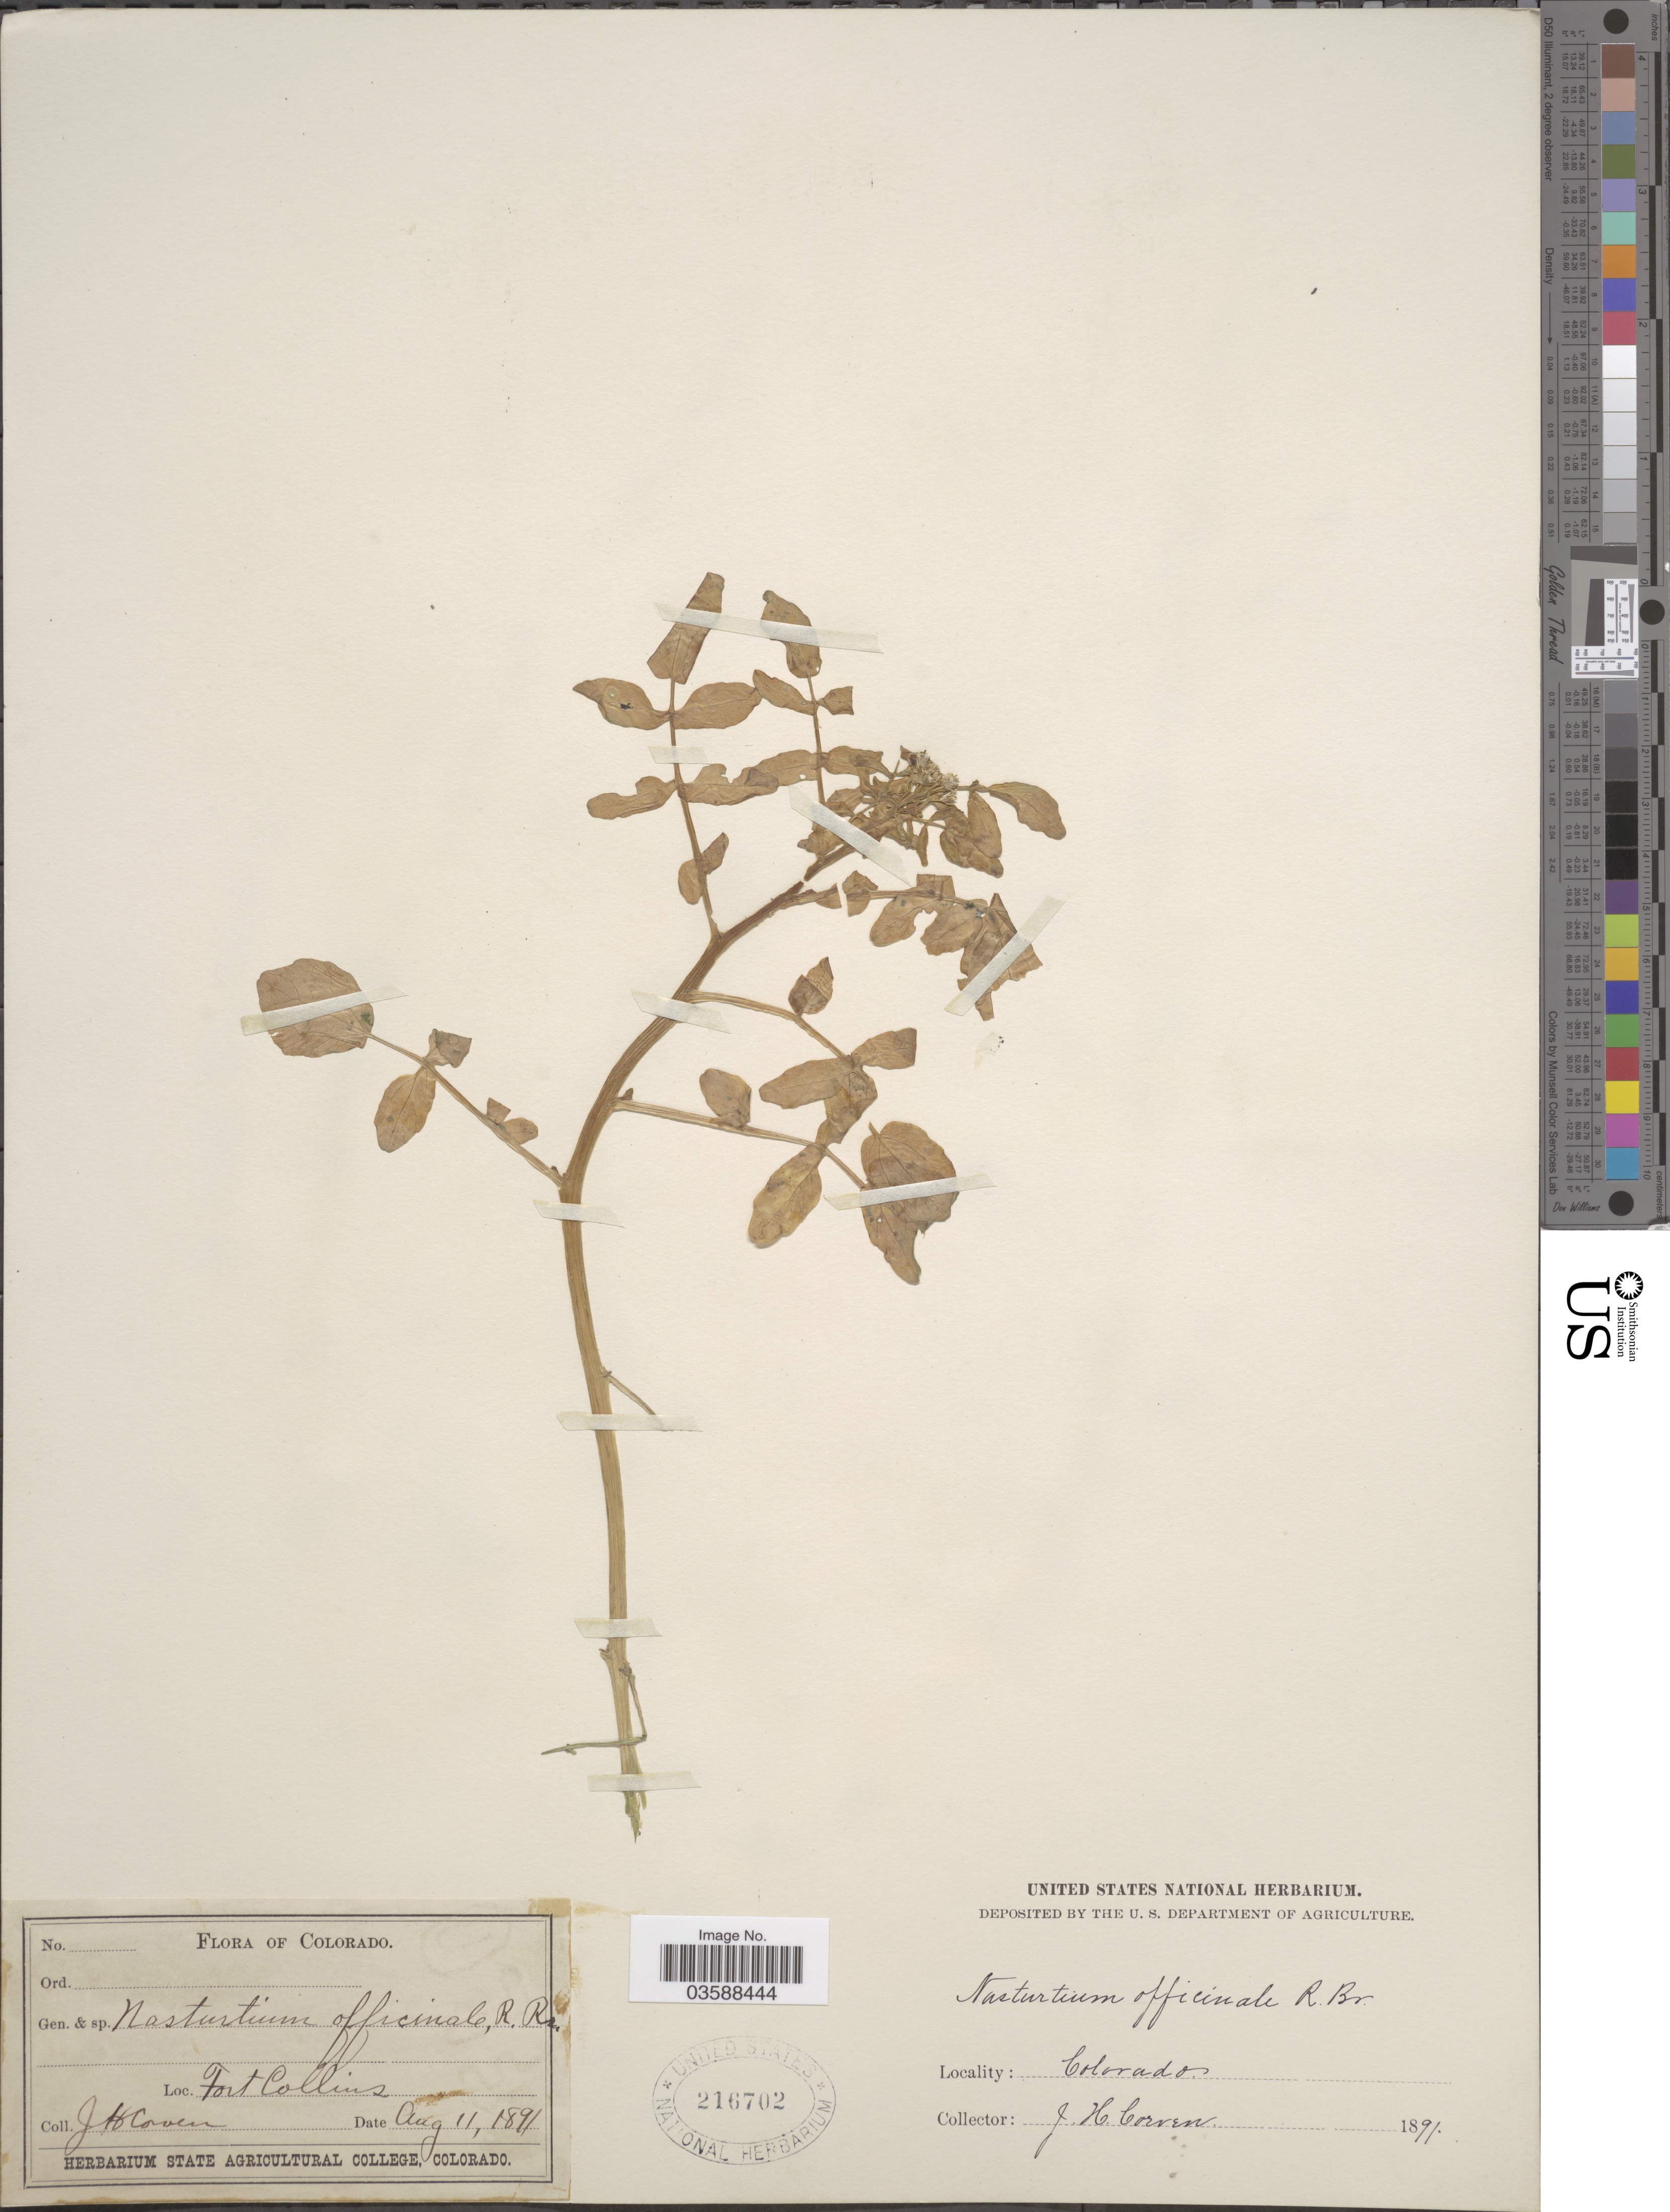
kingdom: Plantae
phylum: Tracheophyta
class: Magnoliopsida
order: Brassicales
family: Brassicaceae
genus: Nasturtium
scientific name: Nasturtium officinale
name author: R. Br.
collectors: J. Corven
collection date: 1891-08-11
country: United States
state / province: Colorado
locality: Fort Collins.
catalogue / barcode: US 216702